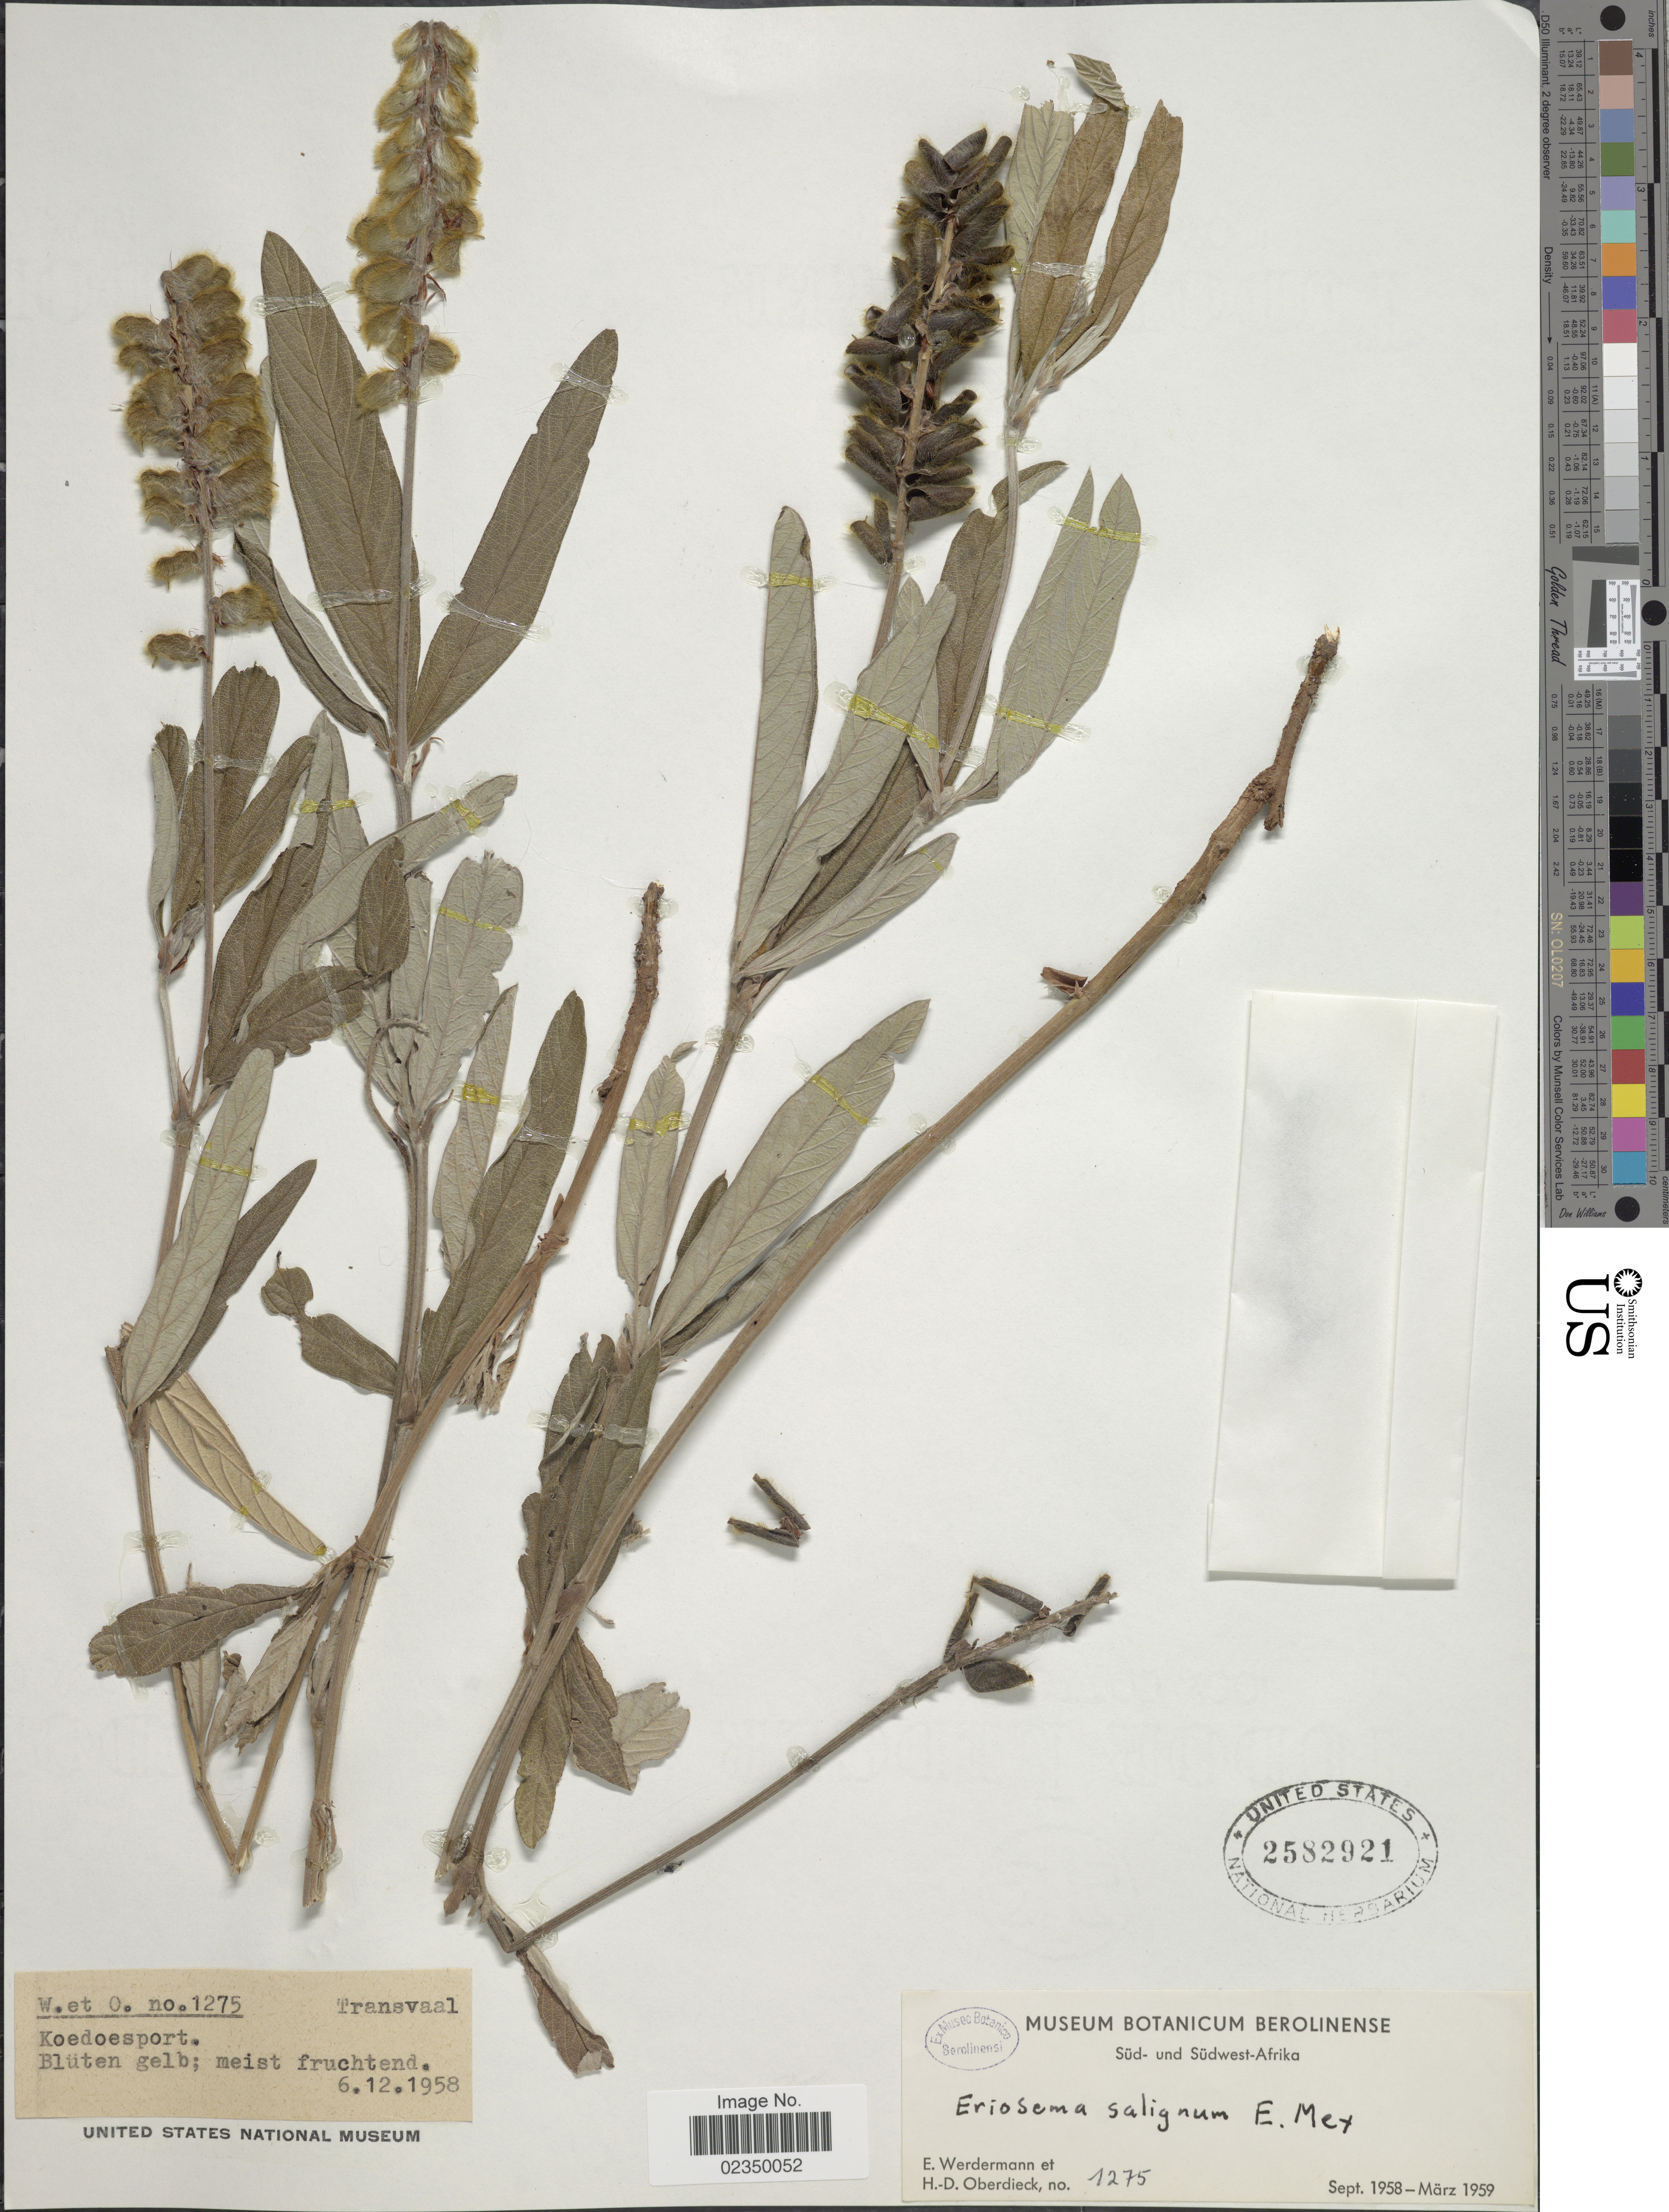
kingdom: Plantae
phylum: Tracheophyta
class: Magnoliopsida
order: Fabales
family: Fabaceae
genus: Eriosema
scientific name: Eriosema salignum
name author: E. Mey.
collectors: E. Werdermann & H. Oberdieck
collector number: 1275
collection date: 1958-12-06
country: Namibia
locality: Sud-und Sudwest-Afrika. Transvaal, Koedoesport.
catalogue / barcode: US 2582921